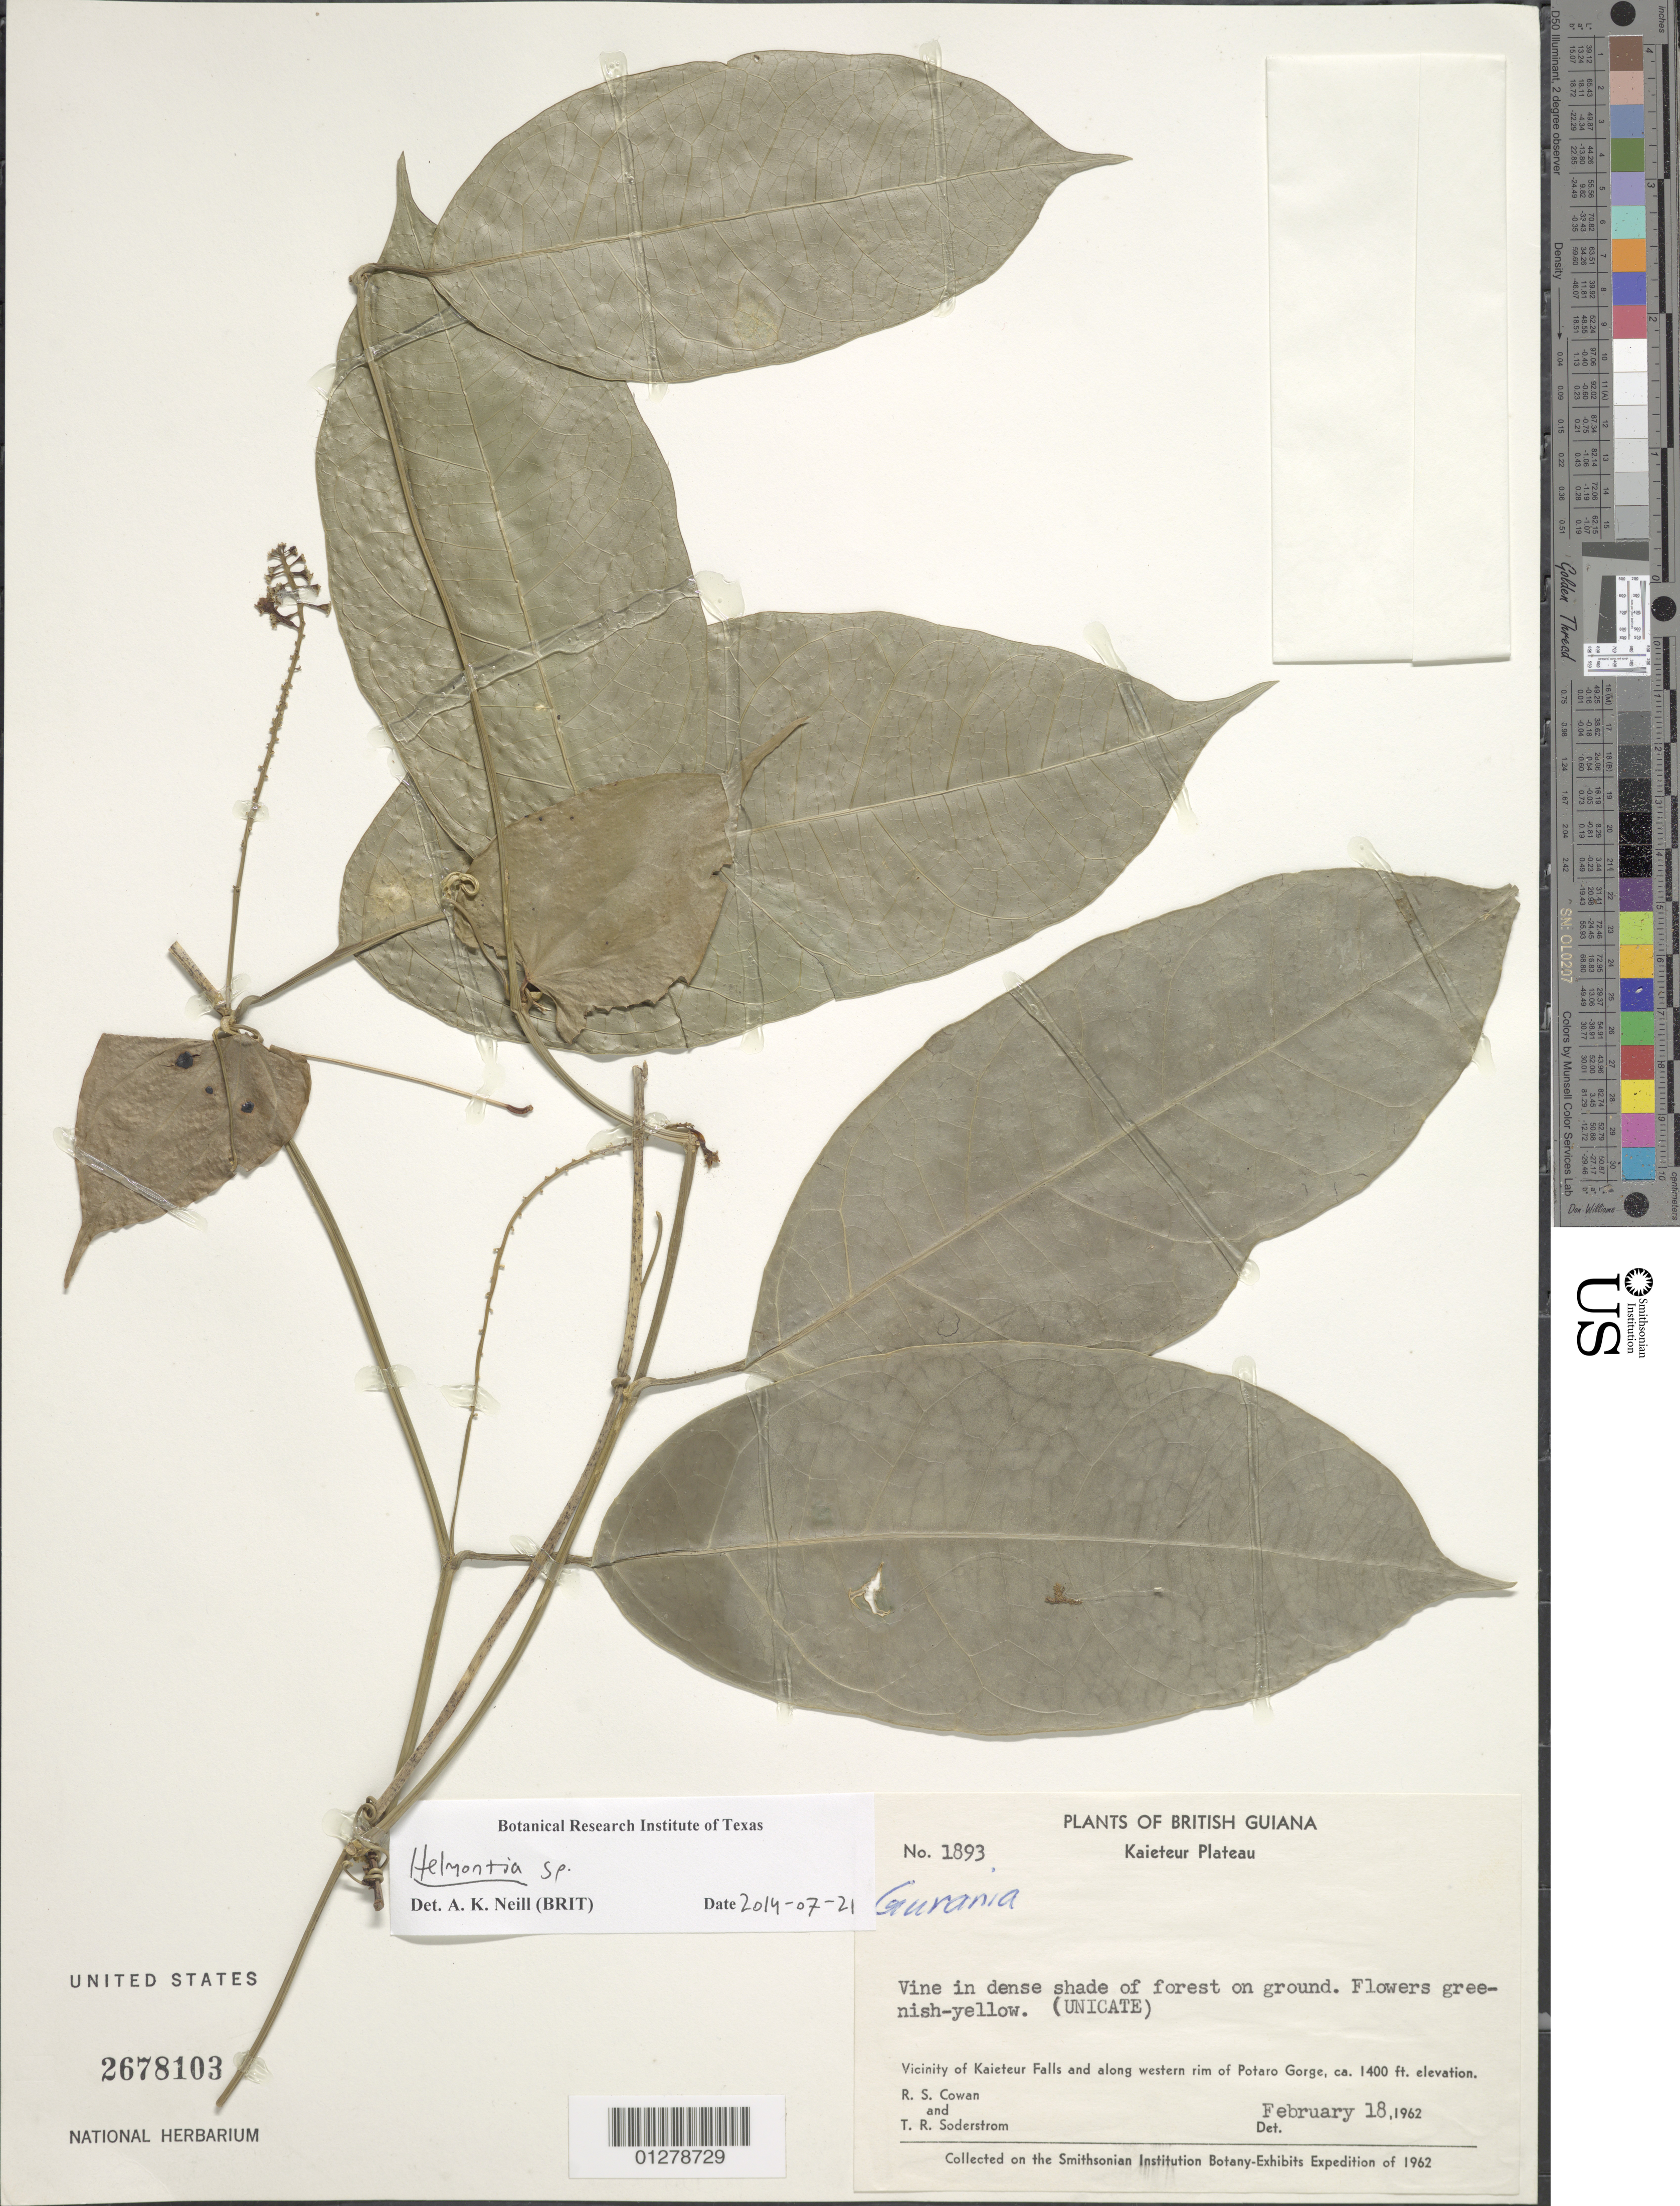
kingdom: Plantae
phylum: Tracheophyta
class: Magnoliopsida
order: Cucurbitales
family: Cucurbitaceae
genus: Helmontia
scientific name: Helmontia leptantha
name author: (Schltdl.) Cogn.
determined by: Nee, Michael H.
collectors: R. S. Cowan & T. R. Soderstrom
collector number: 1893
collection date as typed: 18 Feb 1962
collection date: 1962-02-18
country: Guyana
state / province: Potaro-Siparuni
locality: Kaieteur Plateau. Vicinity of Kaieteur Falls and along western rim of Potaro Gorge. At edge of escarpment near Johnson's View.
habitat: Dense shade of forest on ground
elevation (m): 1400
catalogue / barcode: US 2678103